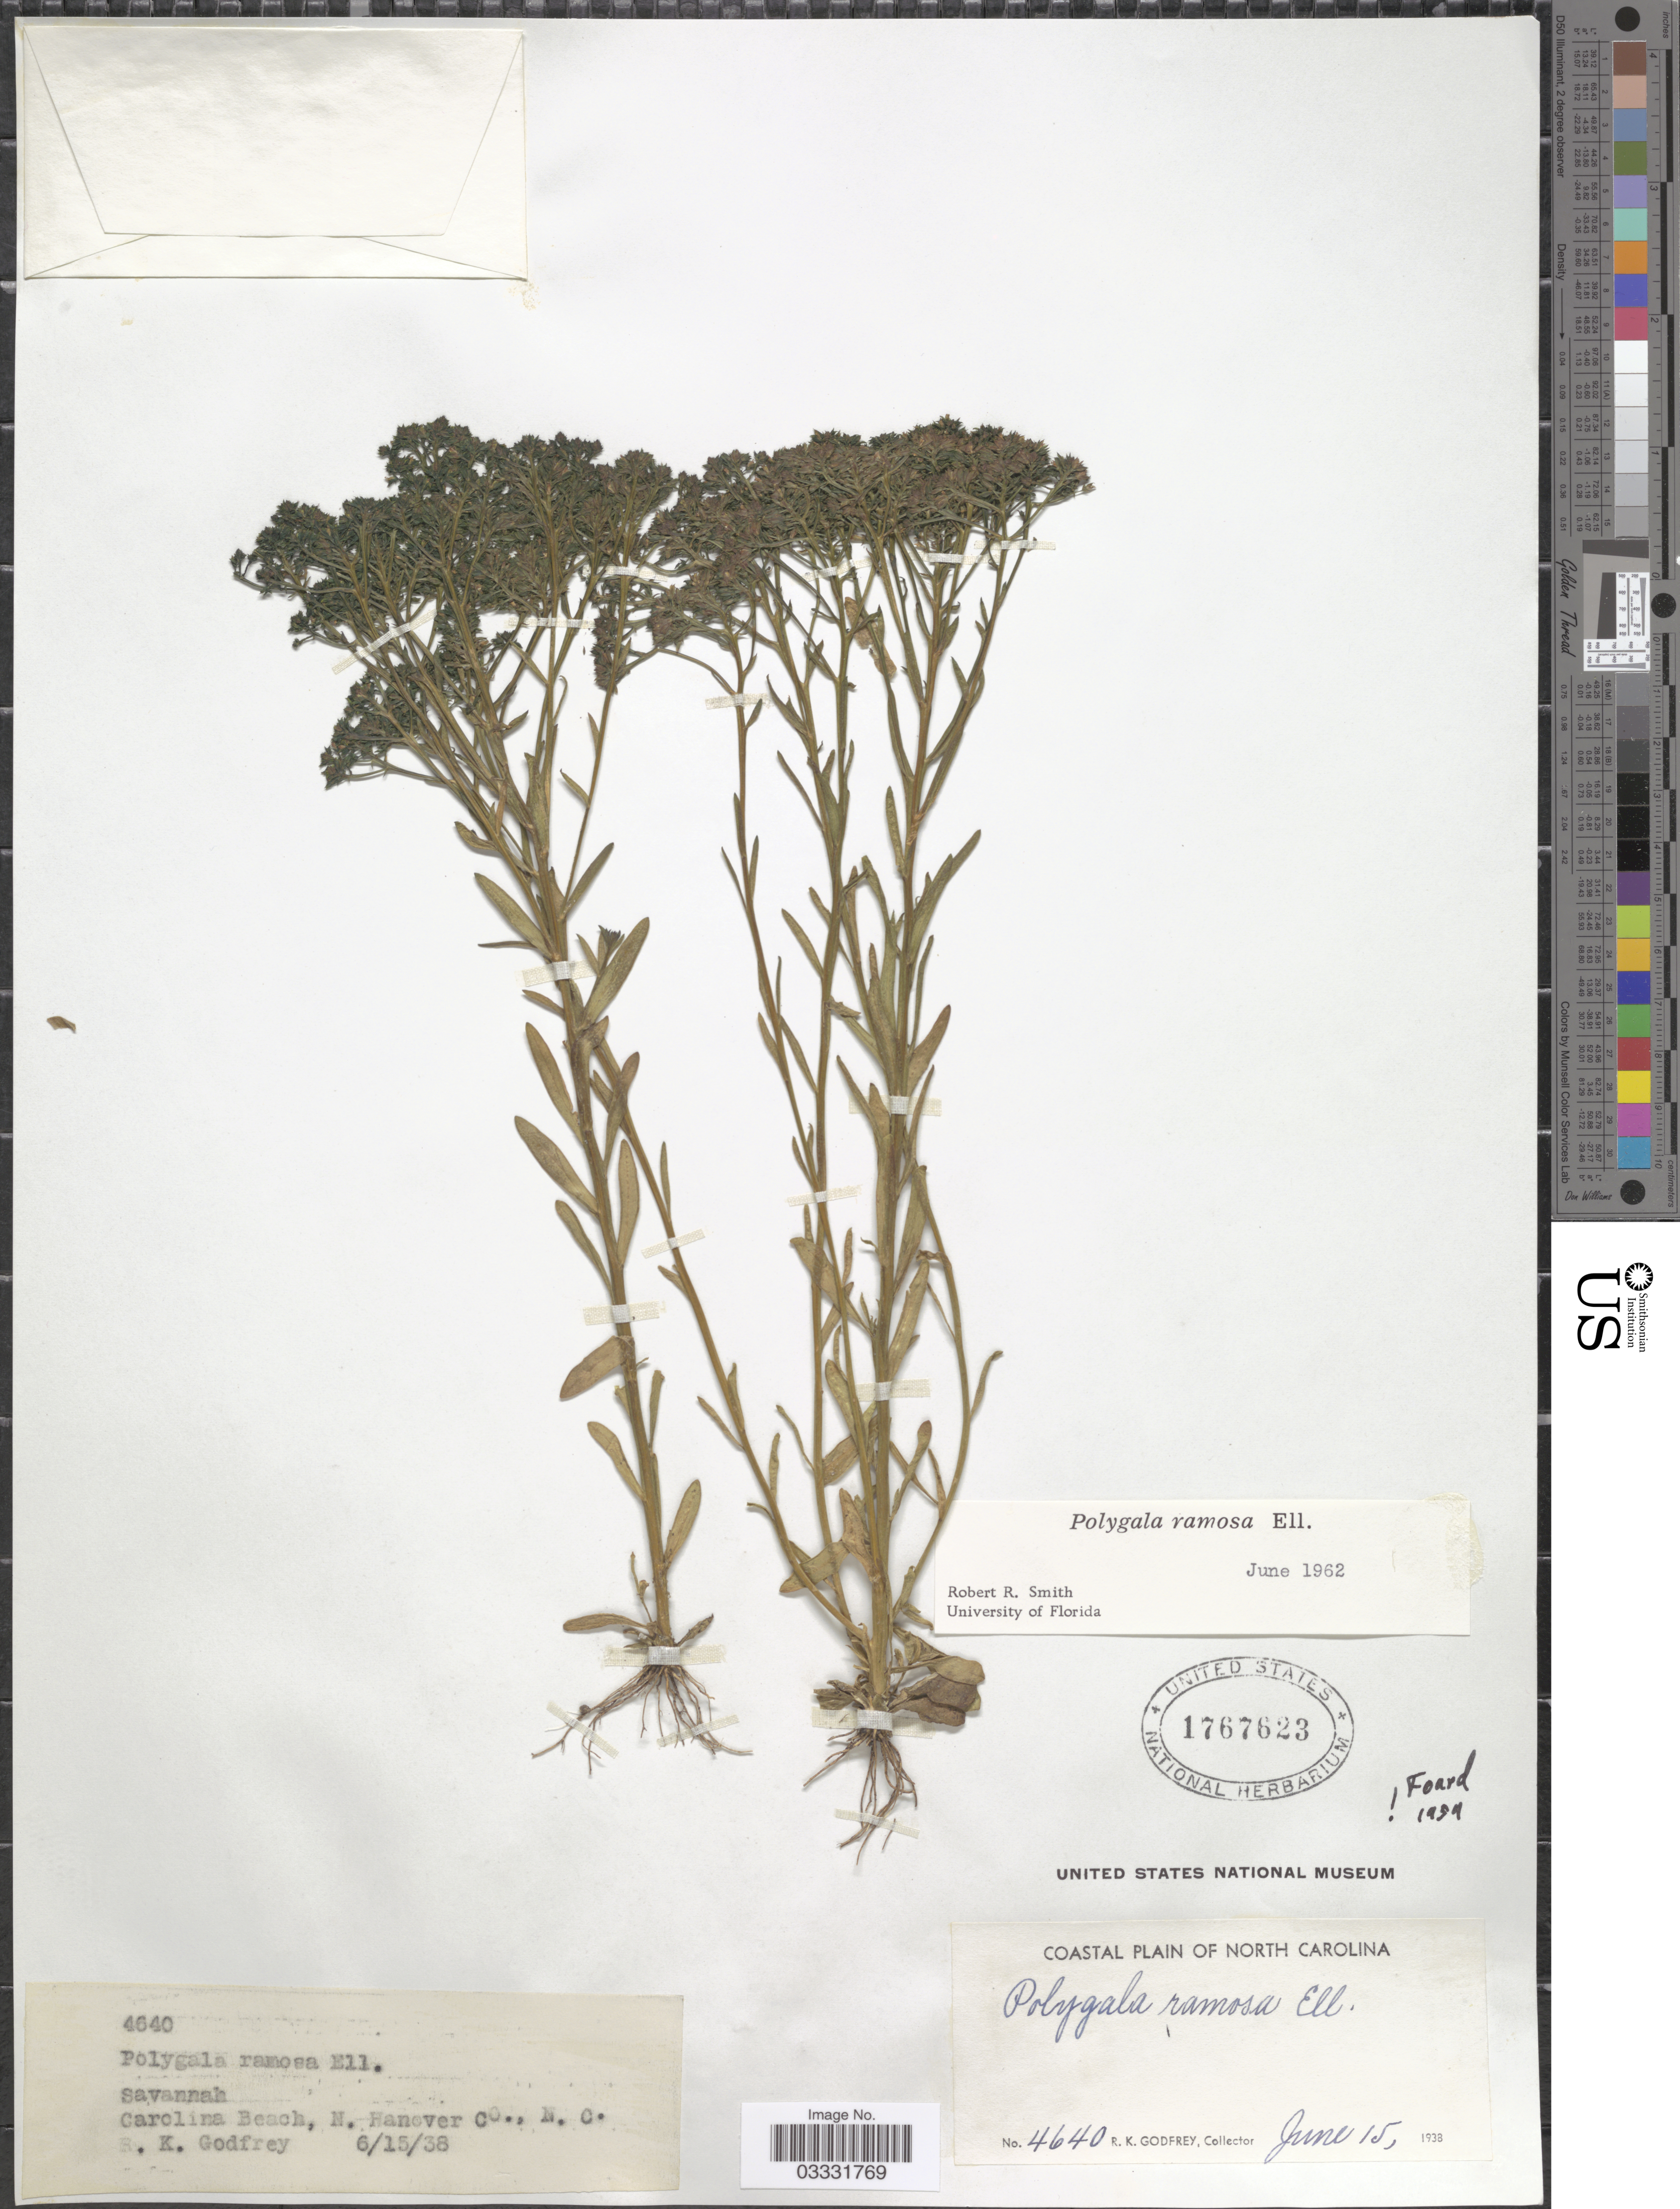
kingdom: Plantae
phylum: Tracheophyta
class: Magnoliopsida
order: Fabales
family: Polygalaceae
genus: Polygala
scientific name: Polygala ramosa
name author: Elliott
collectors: R. K. Godfrey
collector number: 4640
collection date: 1938-06-15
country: United States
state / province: North Carolina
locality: Carolina Beach, N. Hanover Co.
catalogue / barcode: US 1767623